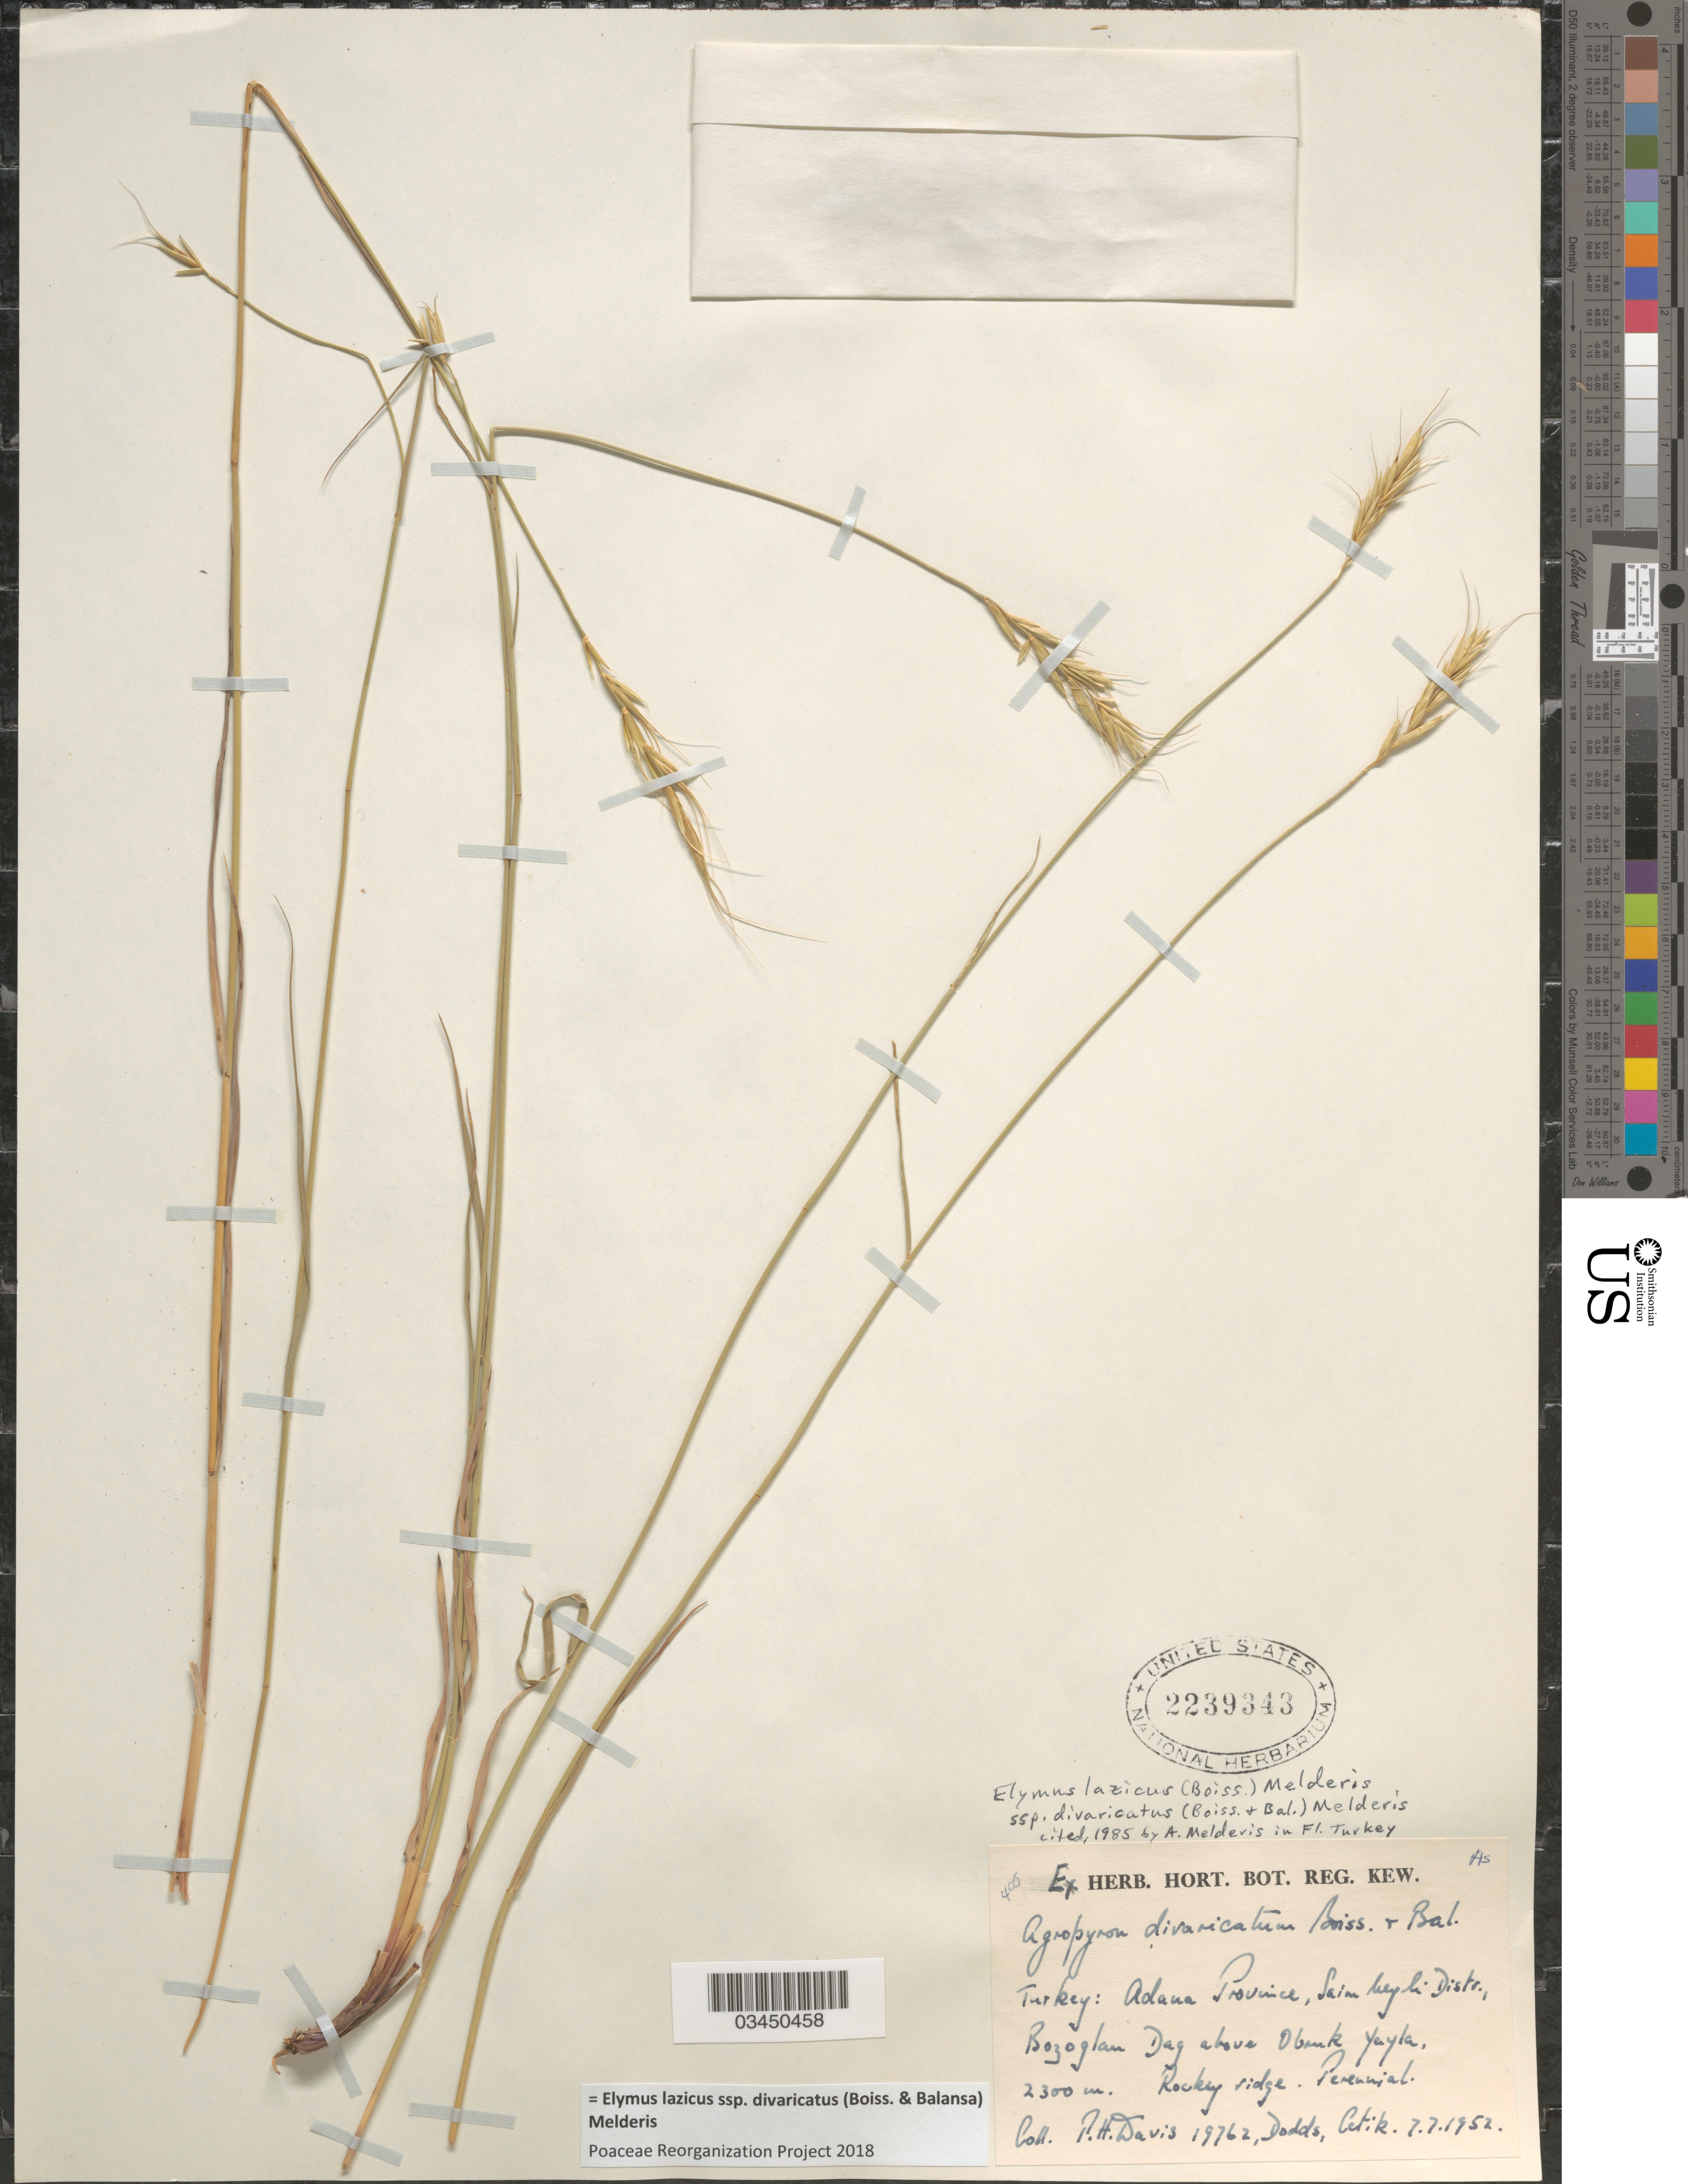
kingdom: Plantae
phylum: Tracheophyta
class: Liliopsida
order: Poales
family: Poaceae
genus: Elymus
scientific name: Elymus lazicus subsp. divaricatus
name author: (Boiss. & Balansa) Melderis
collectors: P. Davis, Dodds & Cetik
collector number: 19762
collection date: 1952-07-07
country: Turkey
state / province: Adana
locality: Saim Meyli Distr., Bozoglan Dag above Obank Yayla. Rocky ridge.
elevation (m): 2300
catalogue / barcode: US 2239343